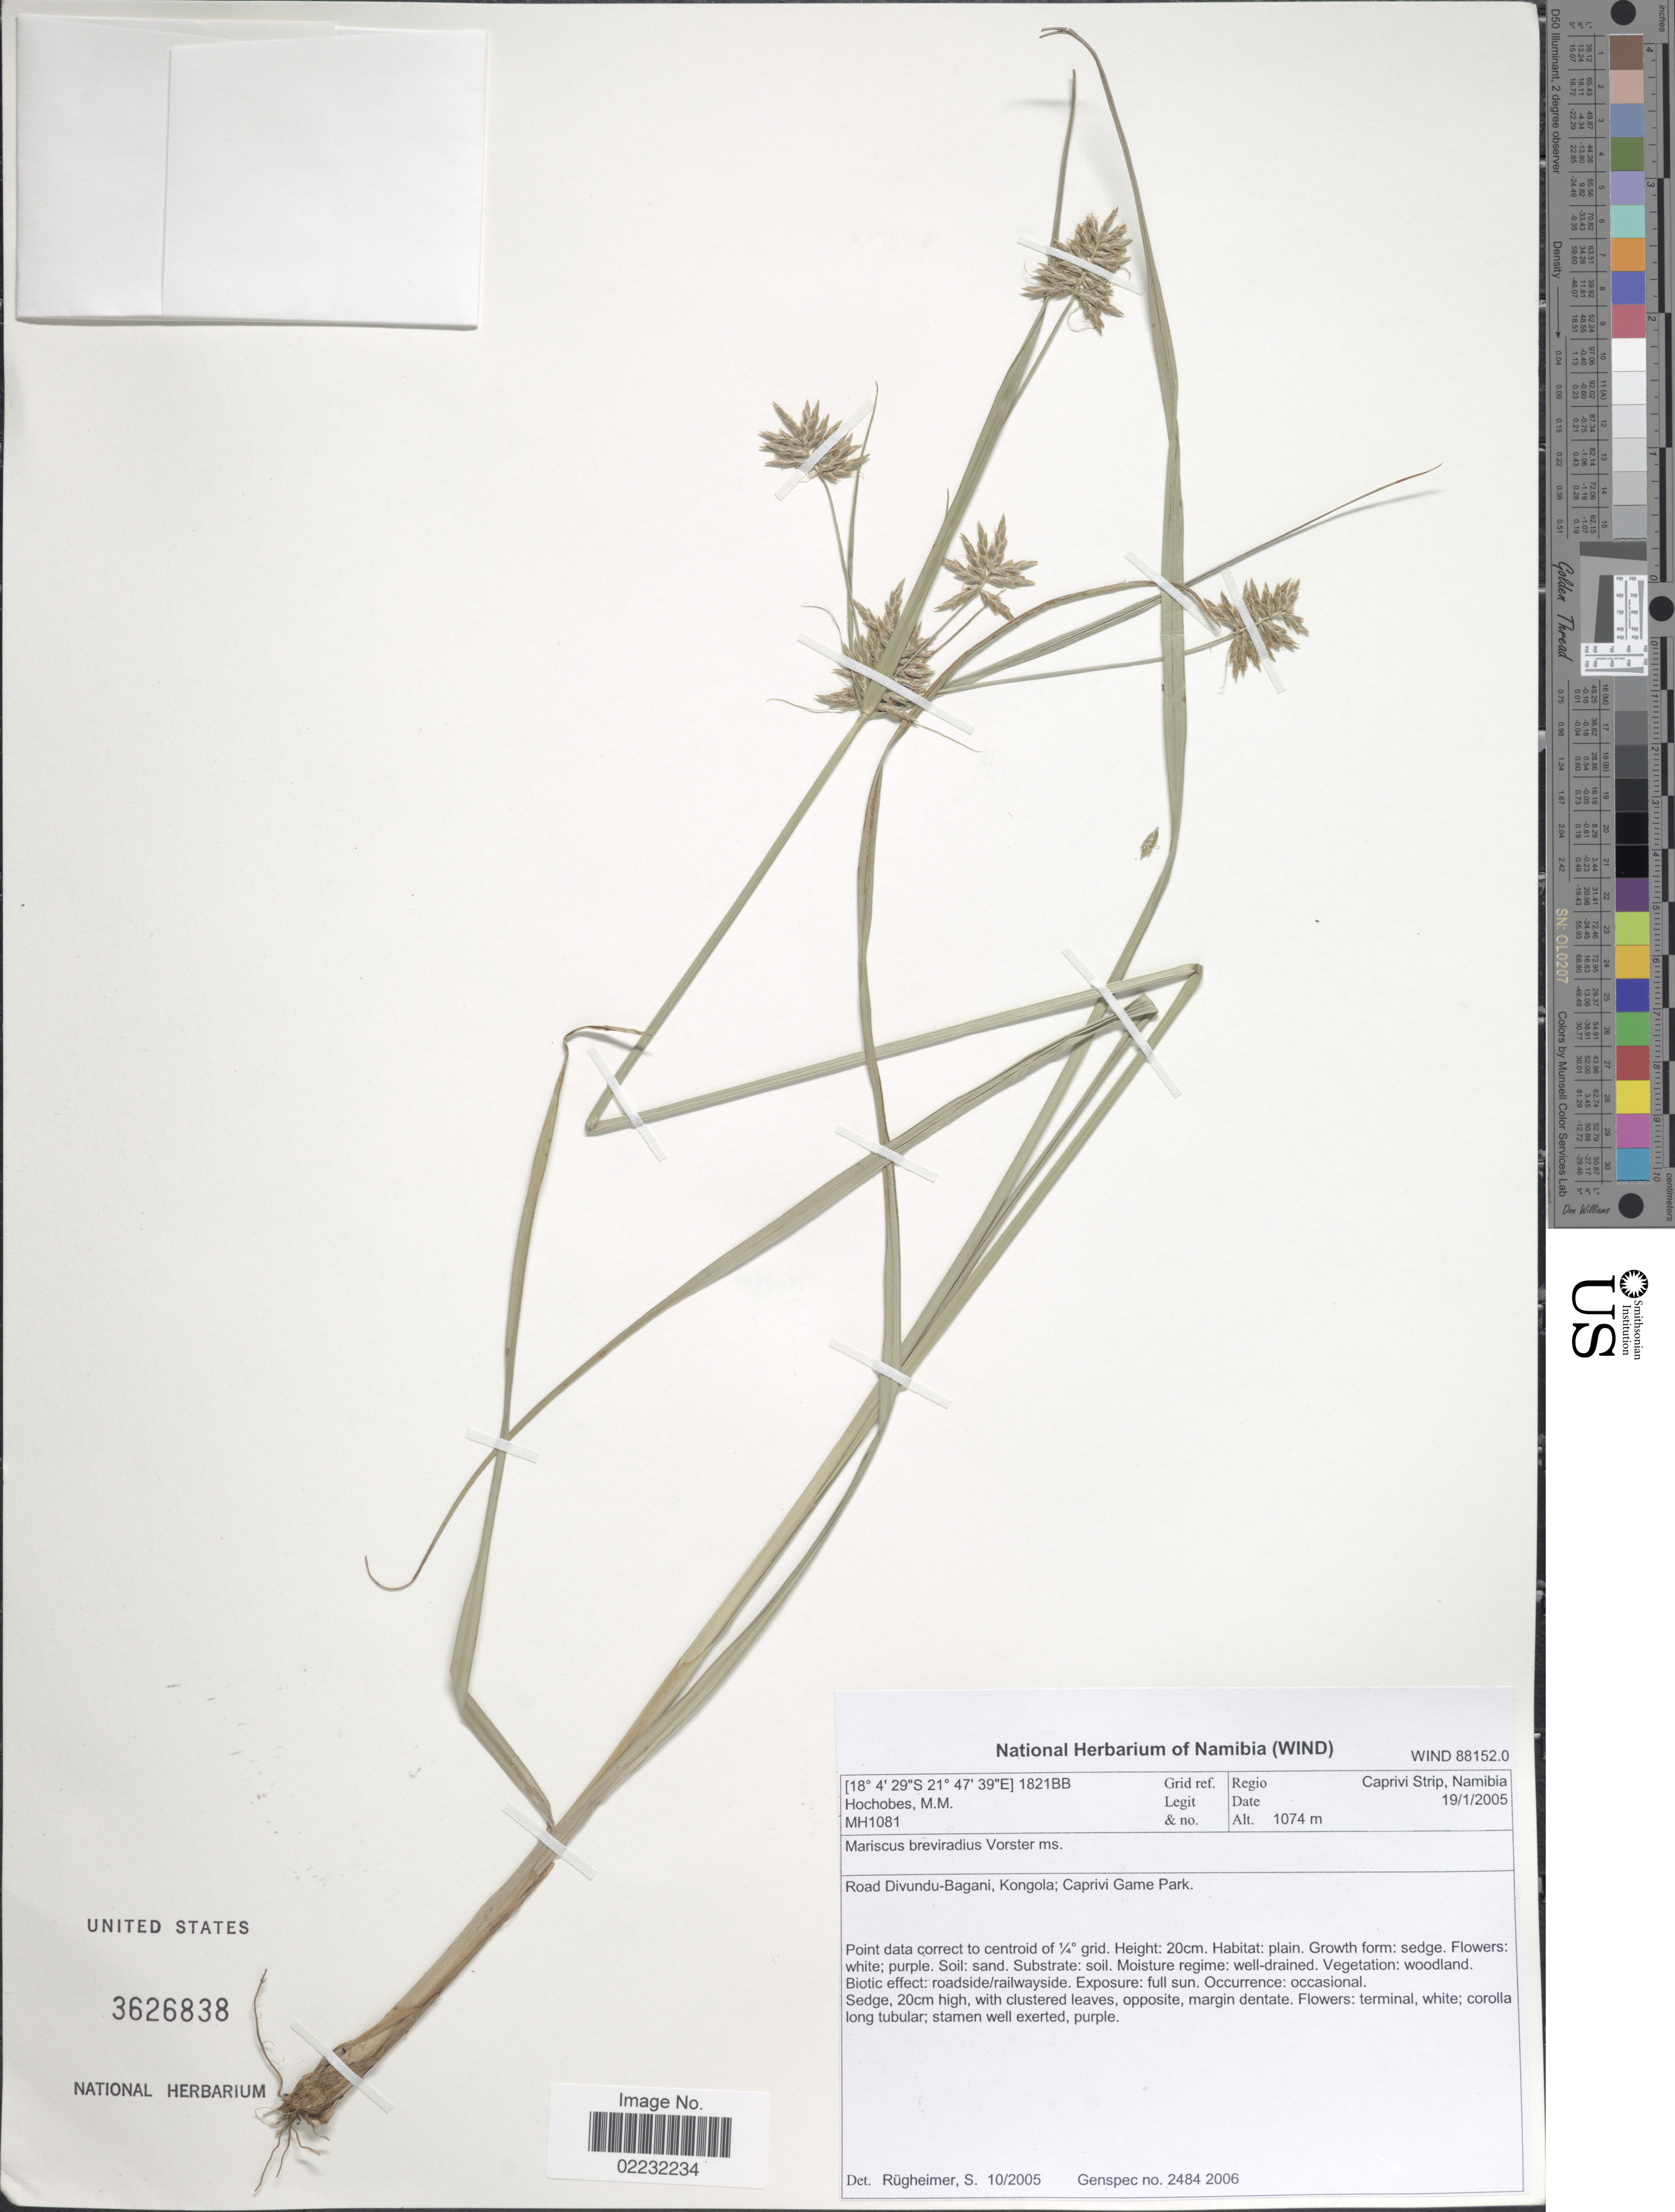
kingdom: Plantae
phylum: Tracheophyta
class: Liliopsida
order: Poales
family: Cyperaceae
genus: Cyperus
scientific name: Cyperus sp.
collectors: M. Hochobes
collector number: MH1081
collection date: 2005-01-19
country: Namibia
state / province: Caprivi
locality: Camprivi Strip, nambibia, road Divundu-Bagani, Kongola; Caprivi Game Park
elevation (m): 1074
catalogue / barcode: US 3626838